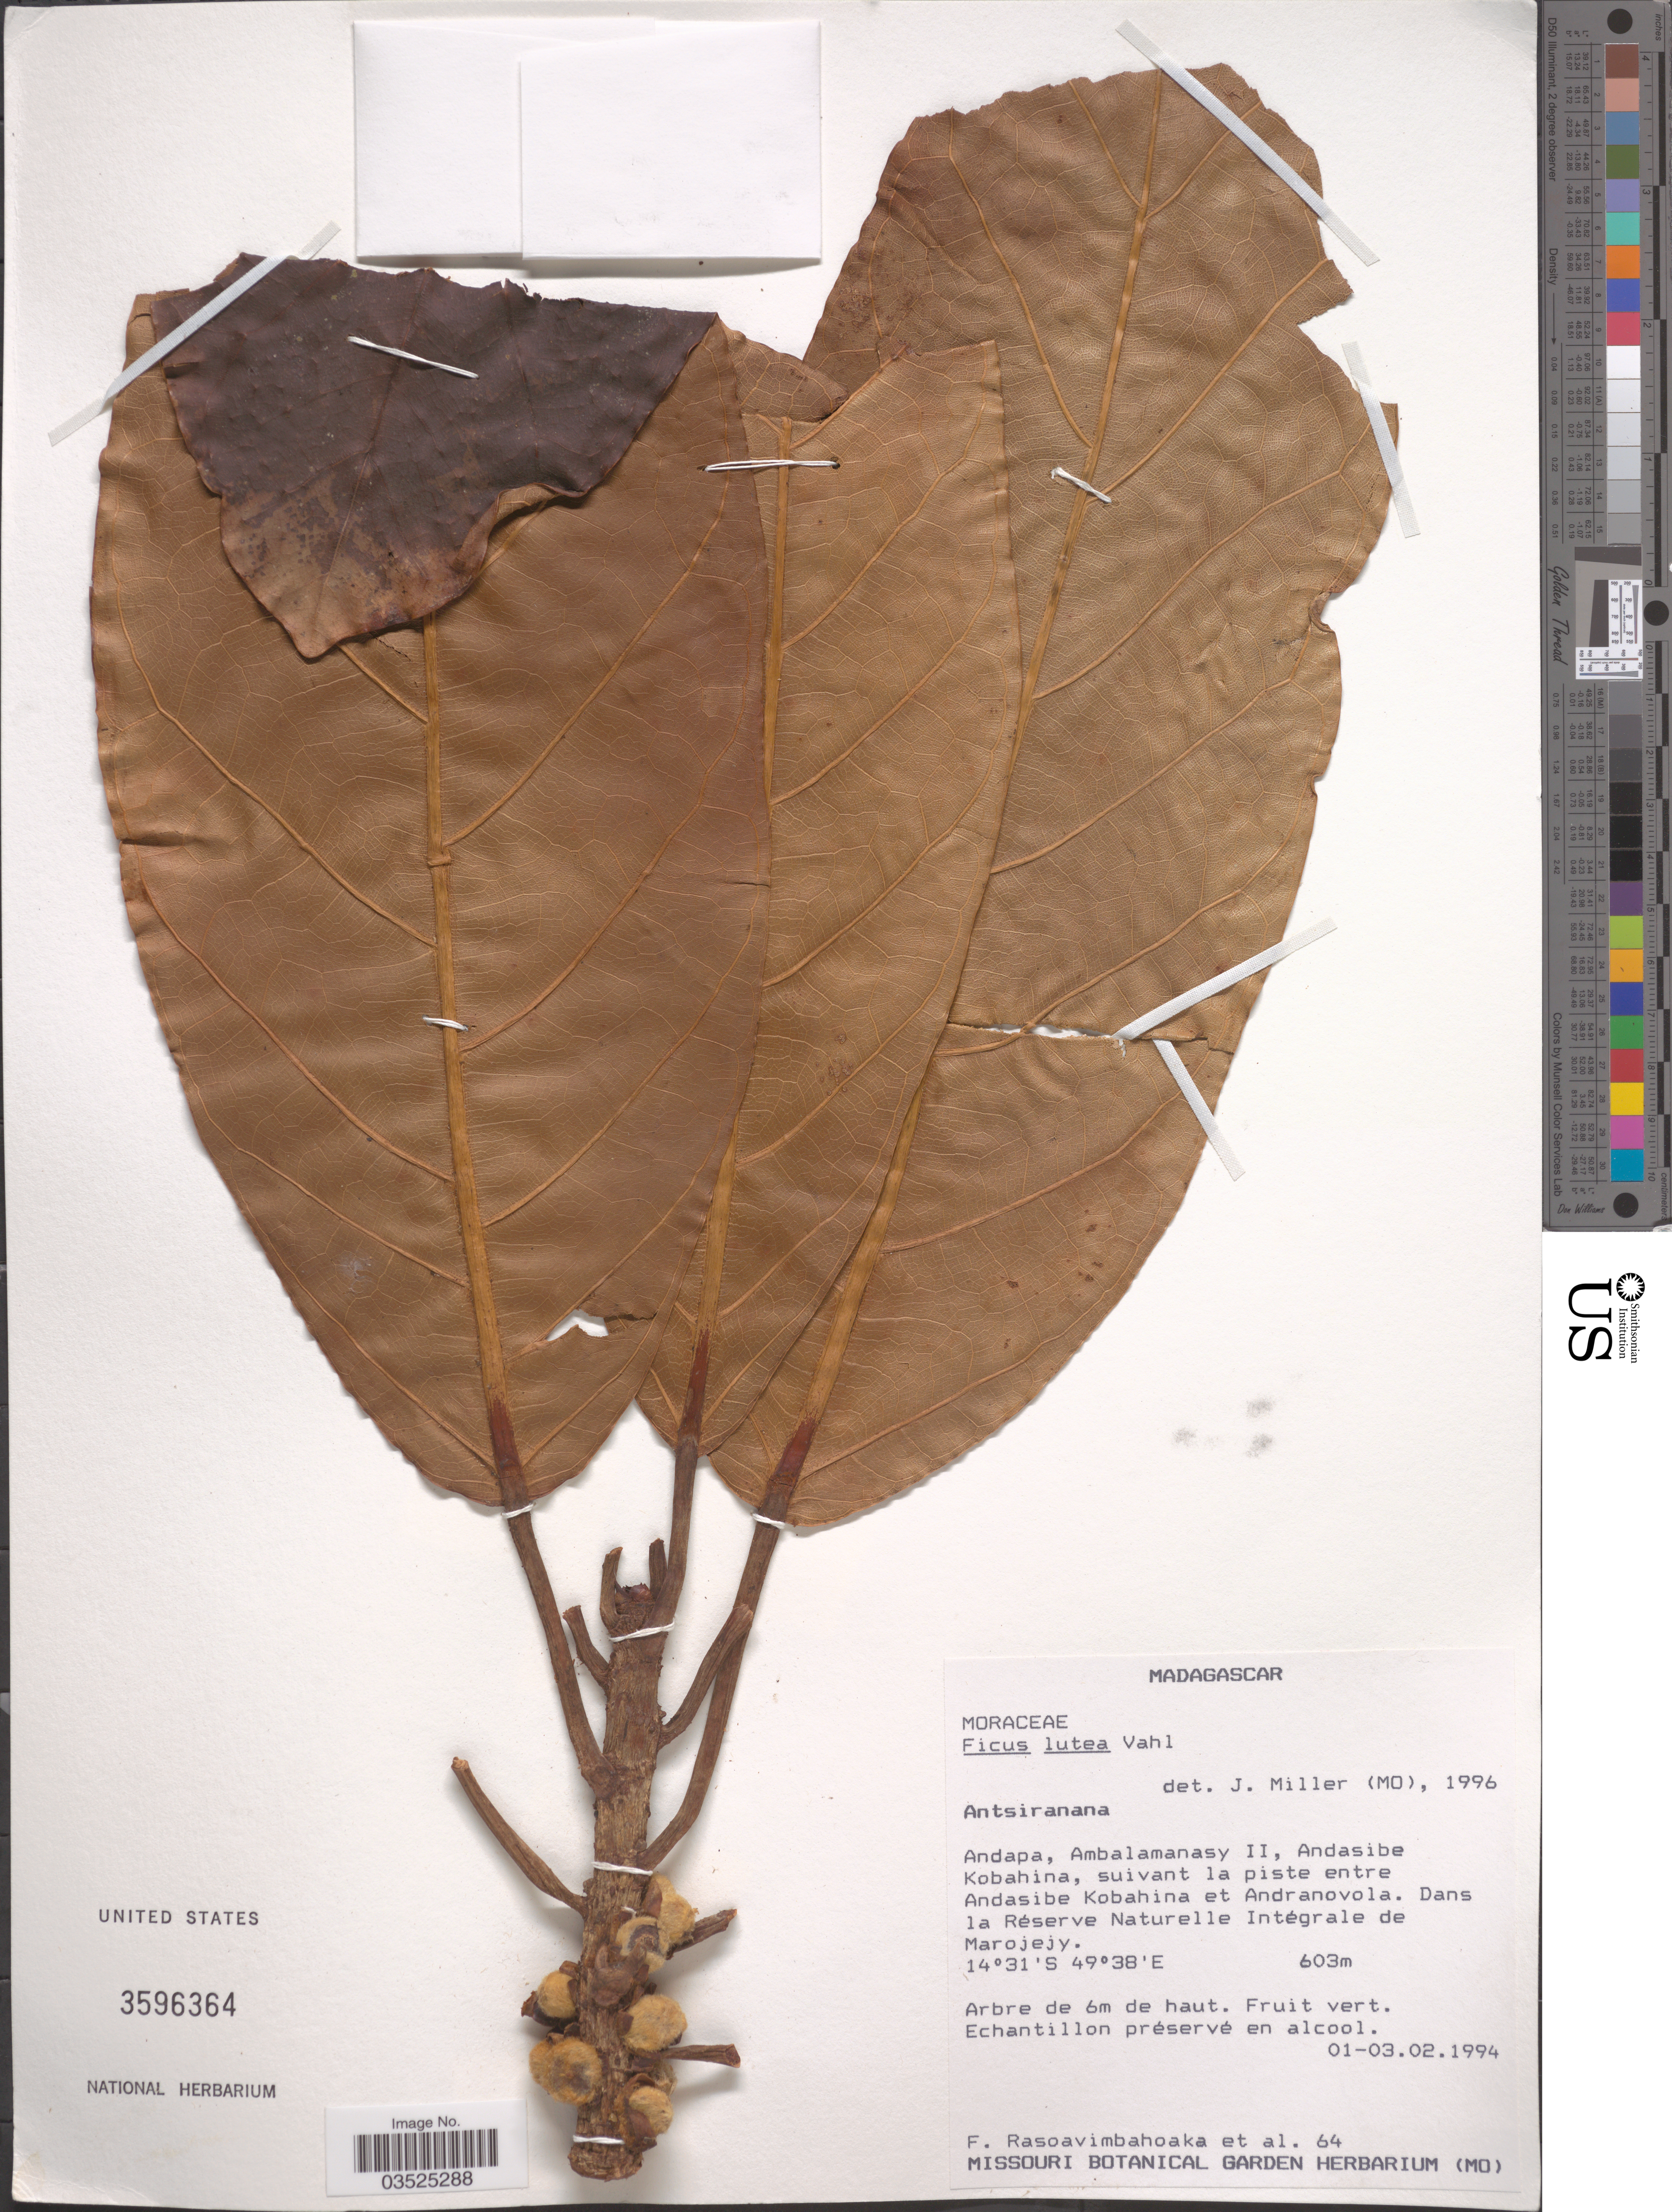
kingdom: Plantae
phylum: Tracheophyta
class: Magnoliopsida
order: Rosales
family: Moraceae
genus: Ficus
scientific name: Ficus lutea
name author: Vahl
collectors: F. Rasoavimbahoaka & et al.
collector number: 64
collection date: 1994-02-01/1994-02-03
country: Madagascar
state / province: Sava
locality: Andapa, Ambalamansay II, Andasibe Kobahina, suivant la piste entre Andasibe Kobahina et Andranovola. Dans la Réserve Naturelle Intégrale de Marojejy.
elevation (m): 603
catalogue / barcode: US 3596364